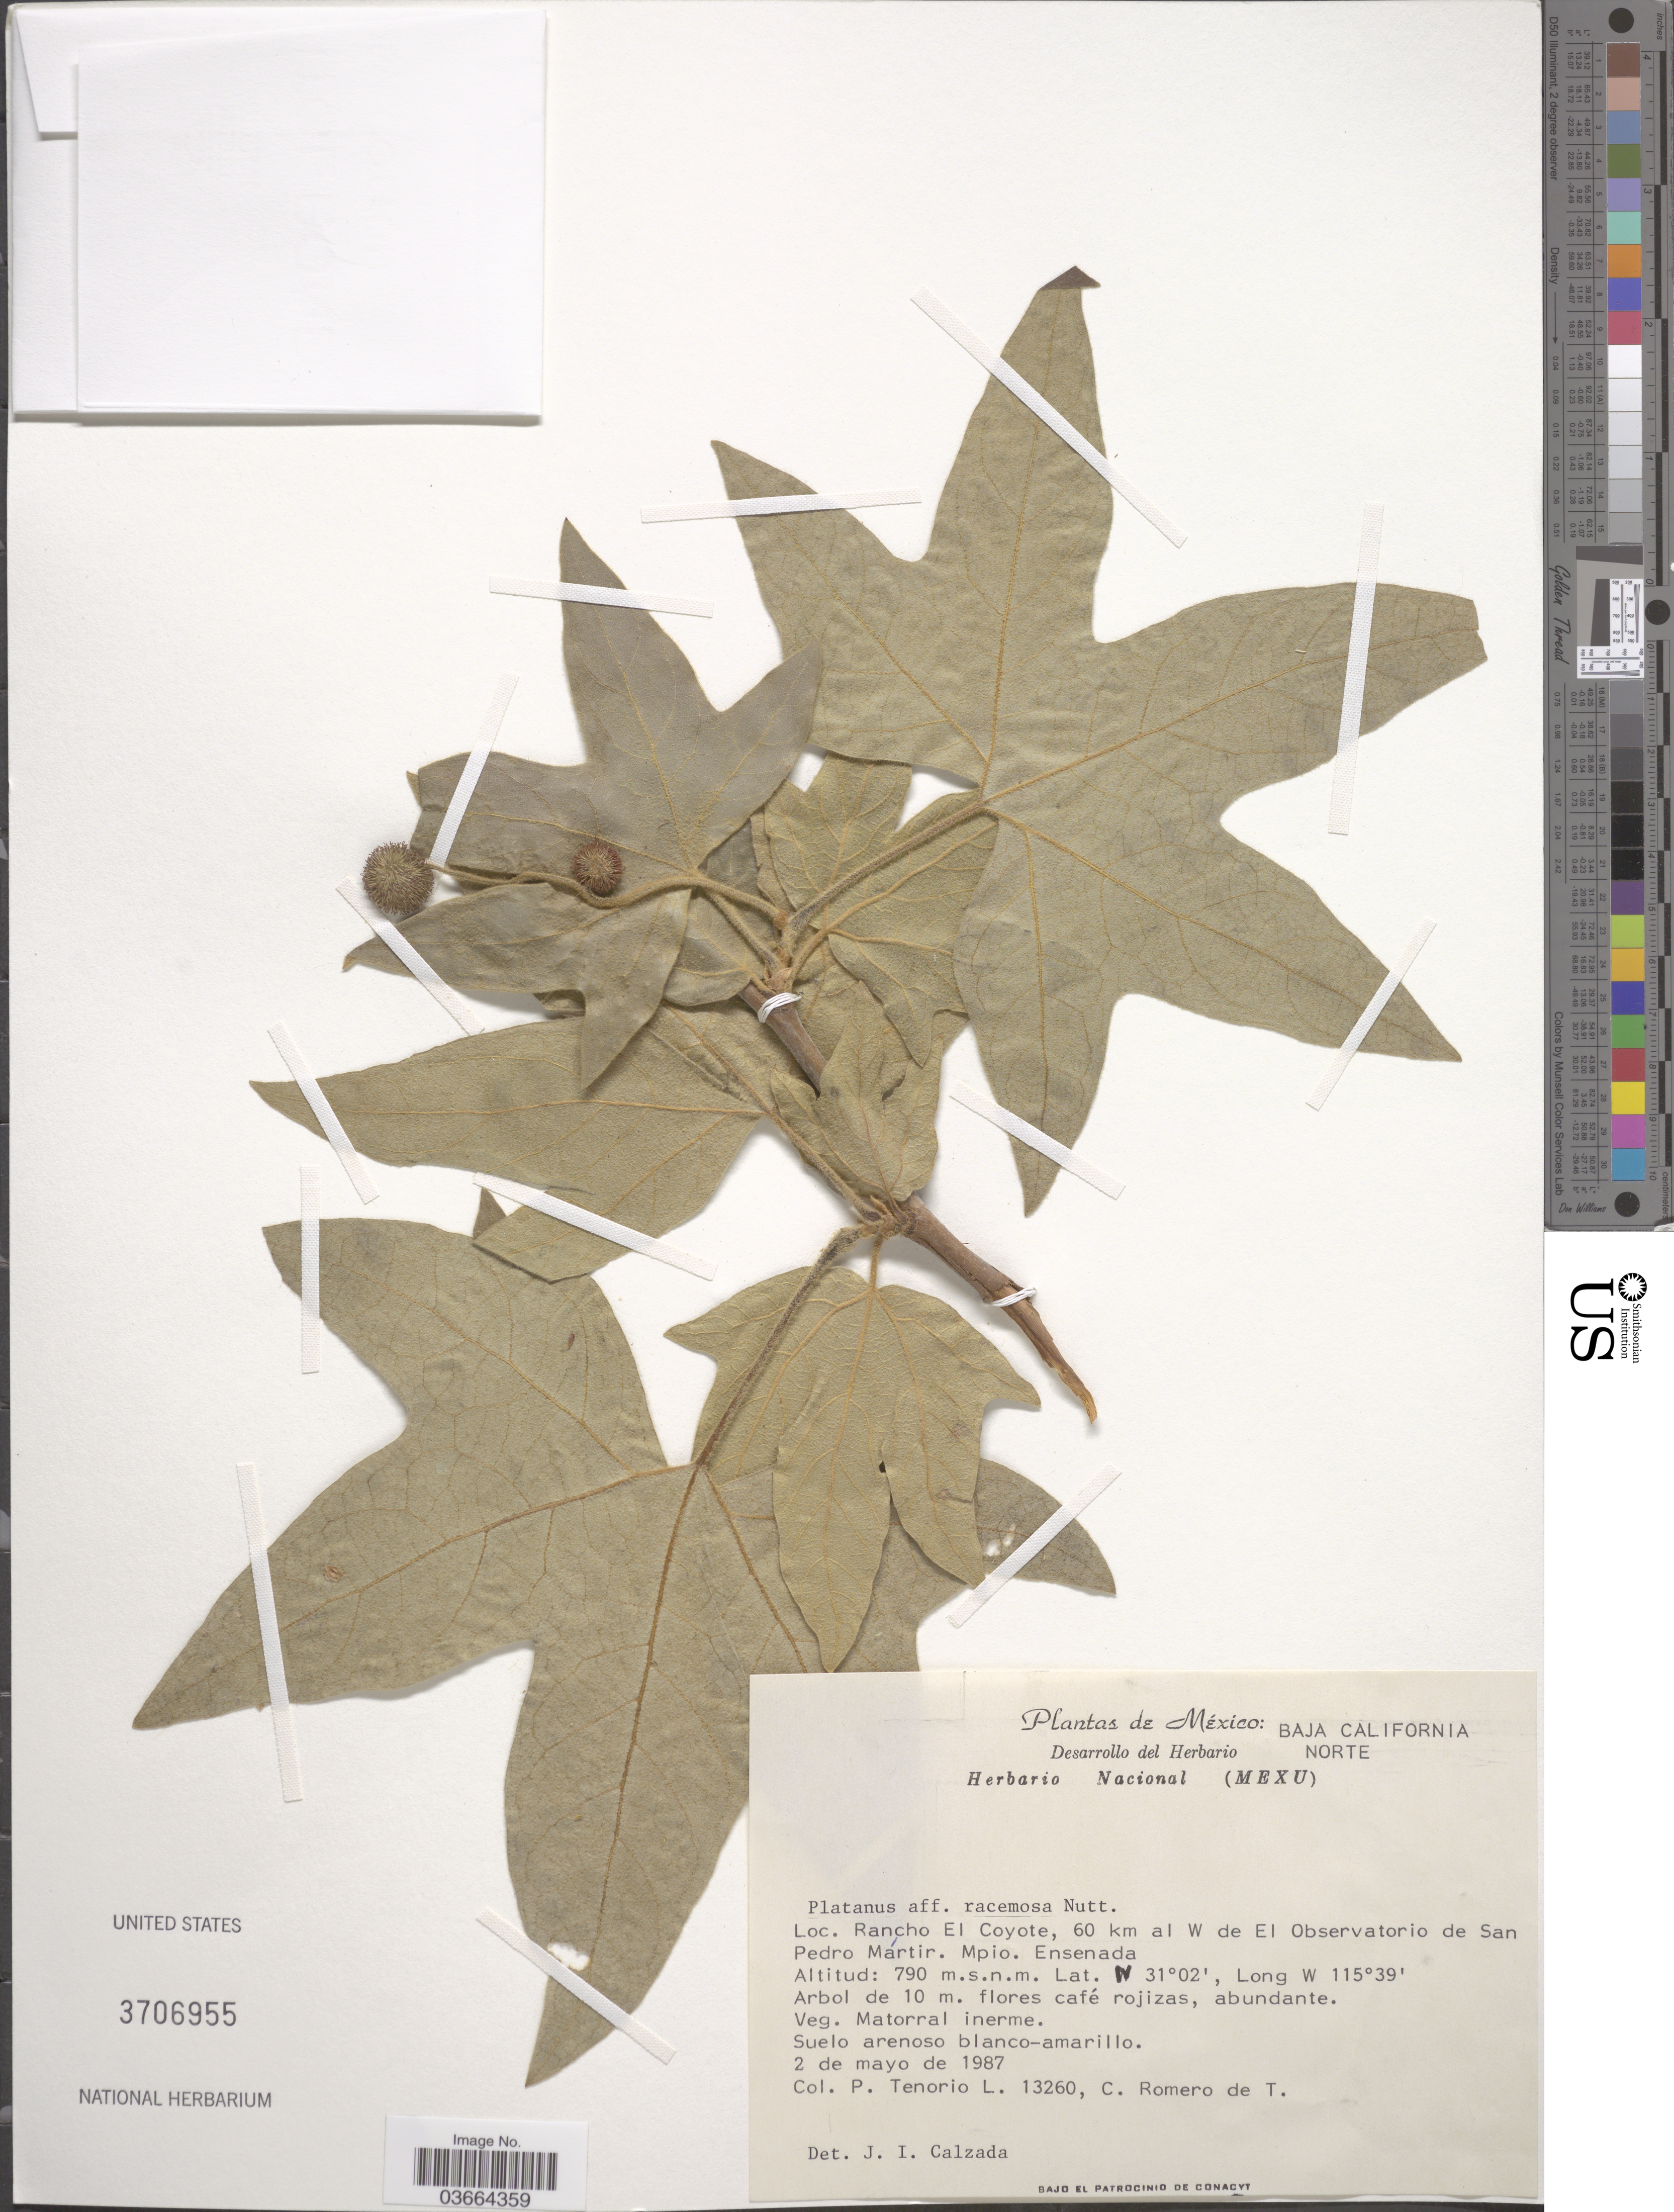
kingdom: Plantae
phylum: Tracheophyta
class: Magnoliopsida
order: Proteales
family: Platanaceae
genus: Platanus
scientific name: Platanus racemosa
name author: Nutt.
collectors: P. Tenorio L. & C. Romero de T.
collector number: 13260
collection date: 1987-05-02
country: Mexico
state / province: Baja California Norte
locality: Rancho El Coyote, 60 km al W de El Observatorio de San Pedro Mártir. Mpio. Ensenada.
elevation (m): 790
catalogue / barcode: US 3706955